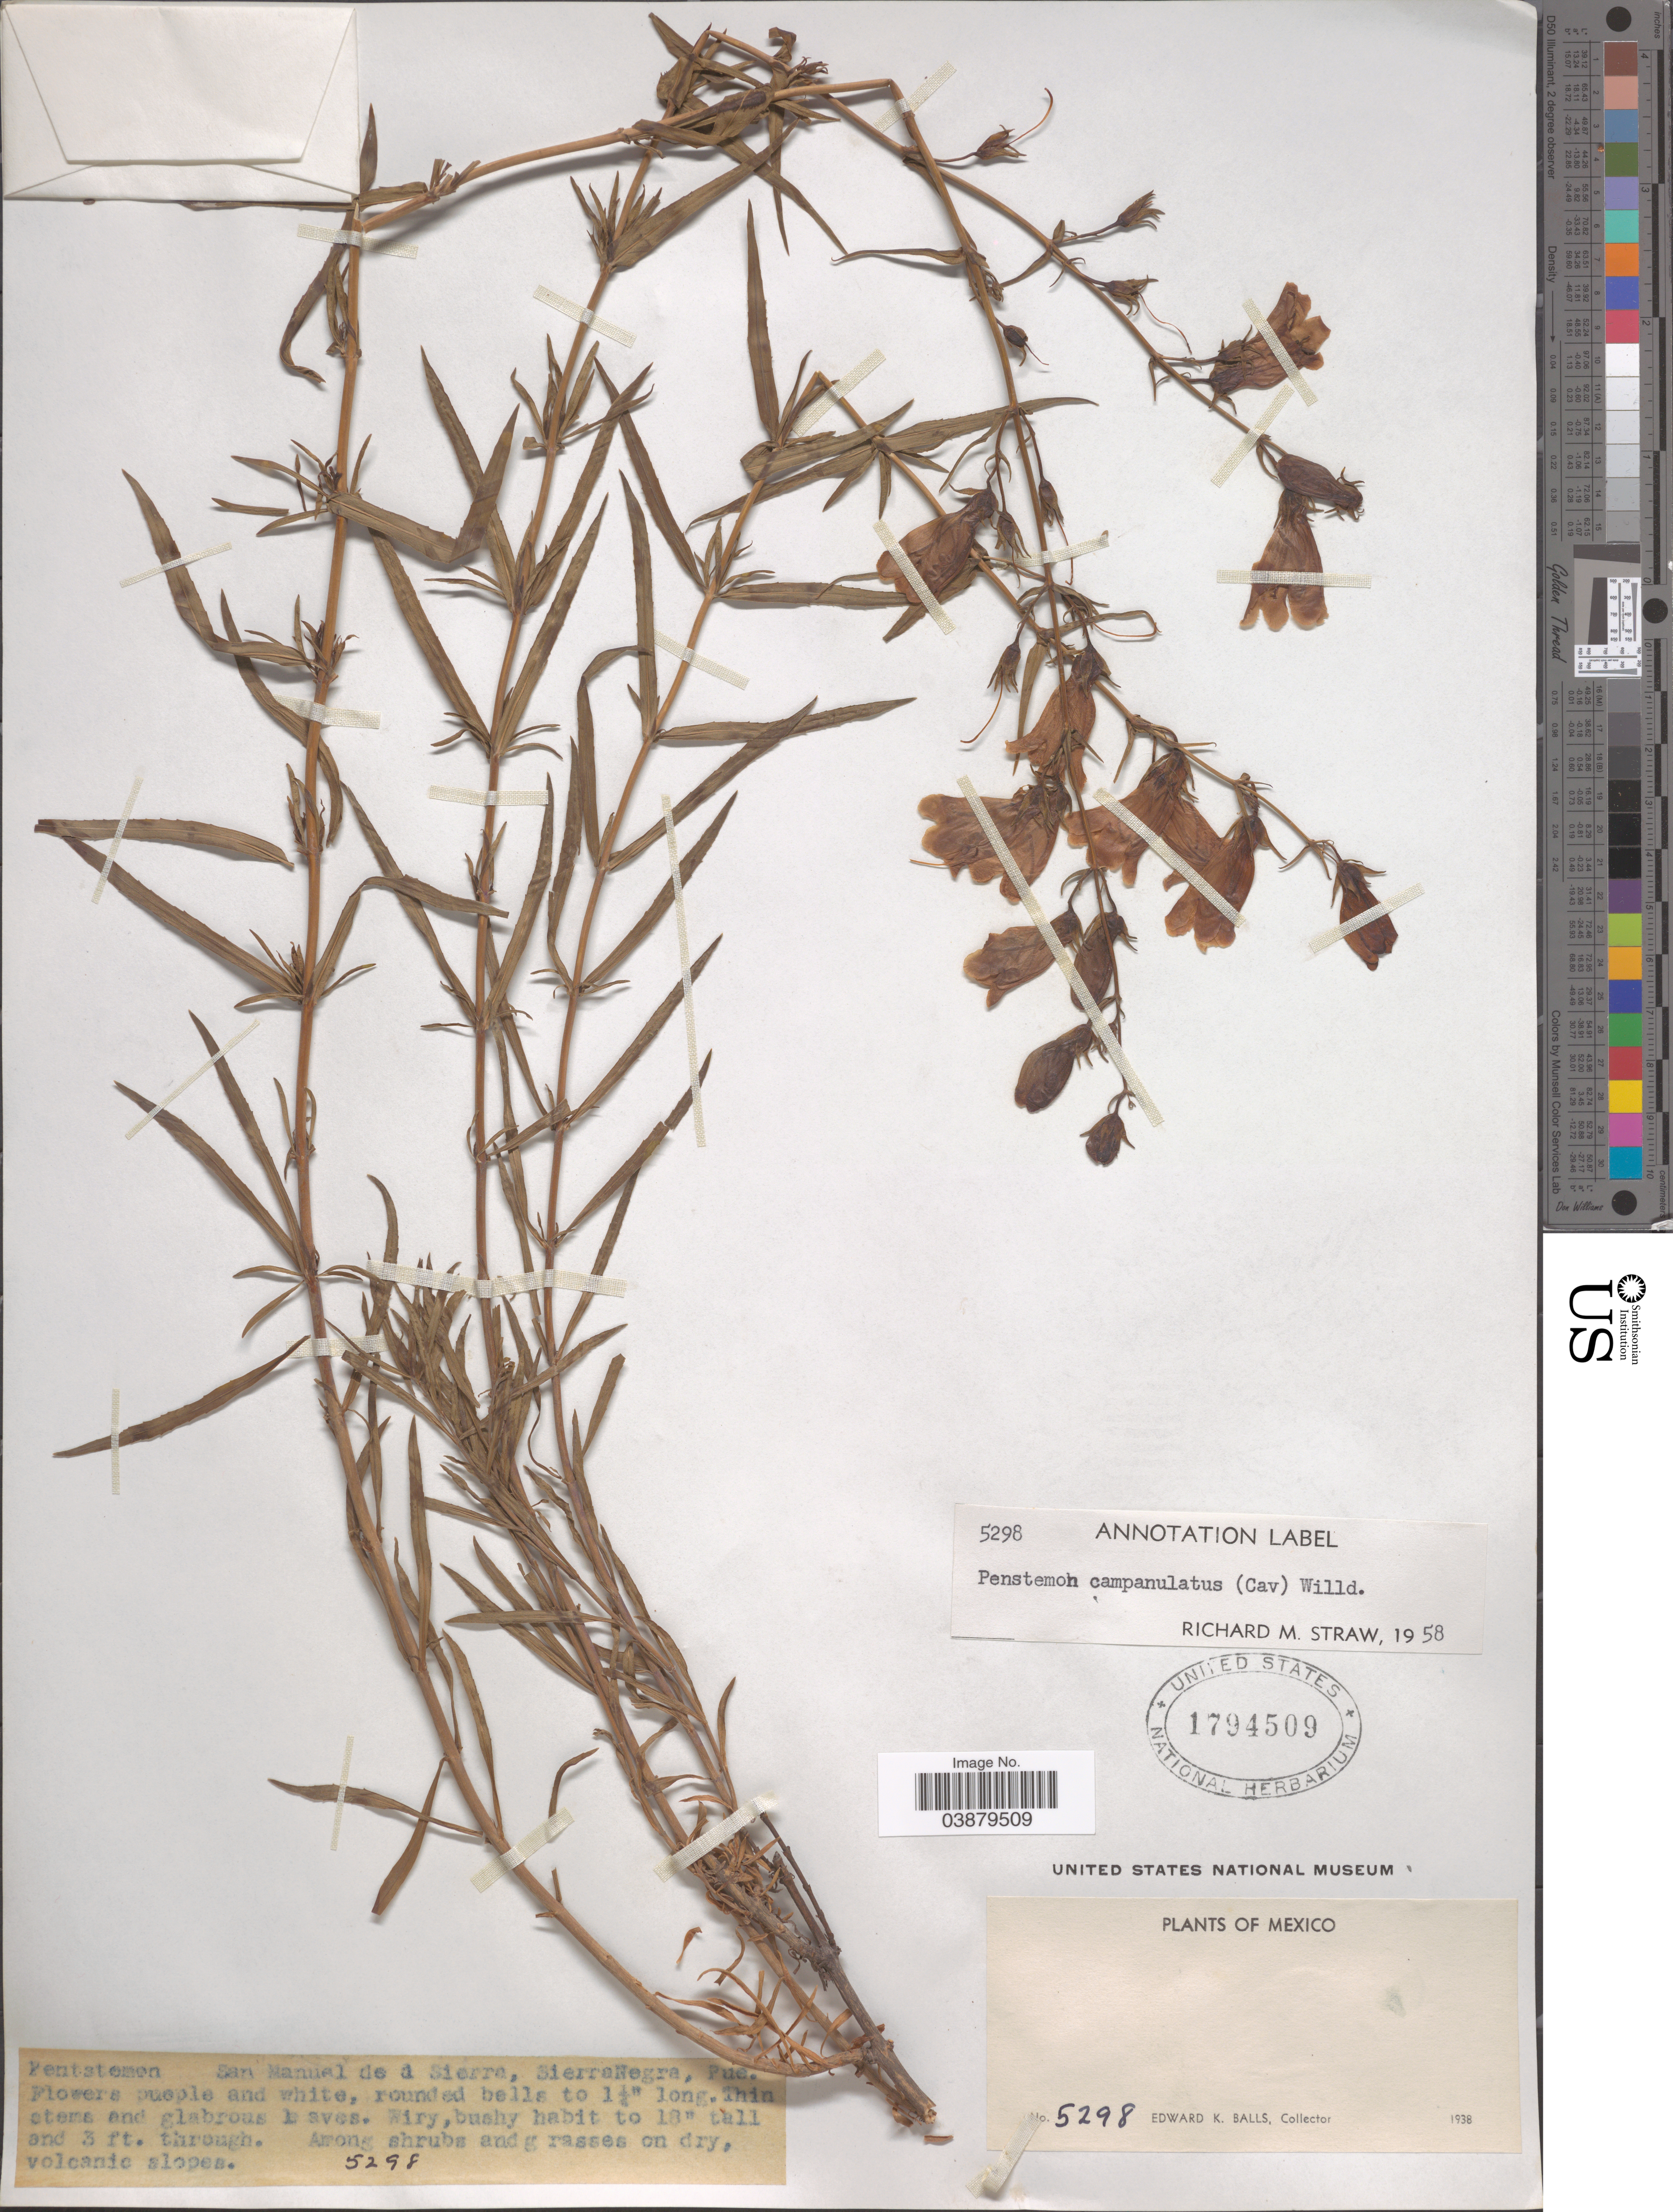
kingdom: Plantae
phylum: Tracheophyta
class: Magnoliopsida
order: Lamiales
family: Plantaginaceae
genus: Penstemon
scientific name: Penstemon campanulatus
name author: (Cav.) Willd.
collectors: E. K. Balls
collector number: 5298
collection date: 1938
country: Mexico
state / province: Puebla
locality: San Manuel de a Sierra, Sierra Negra.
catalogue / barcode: US 1794509